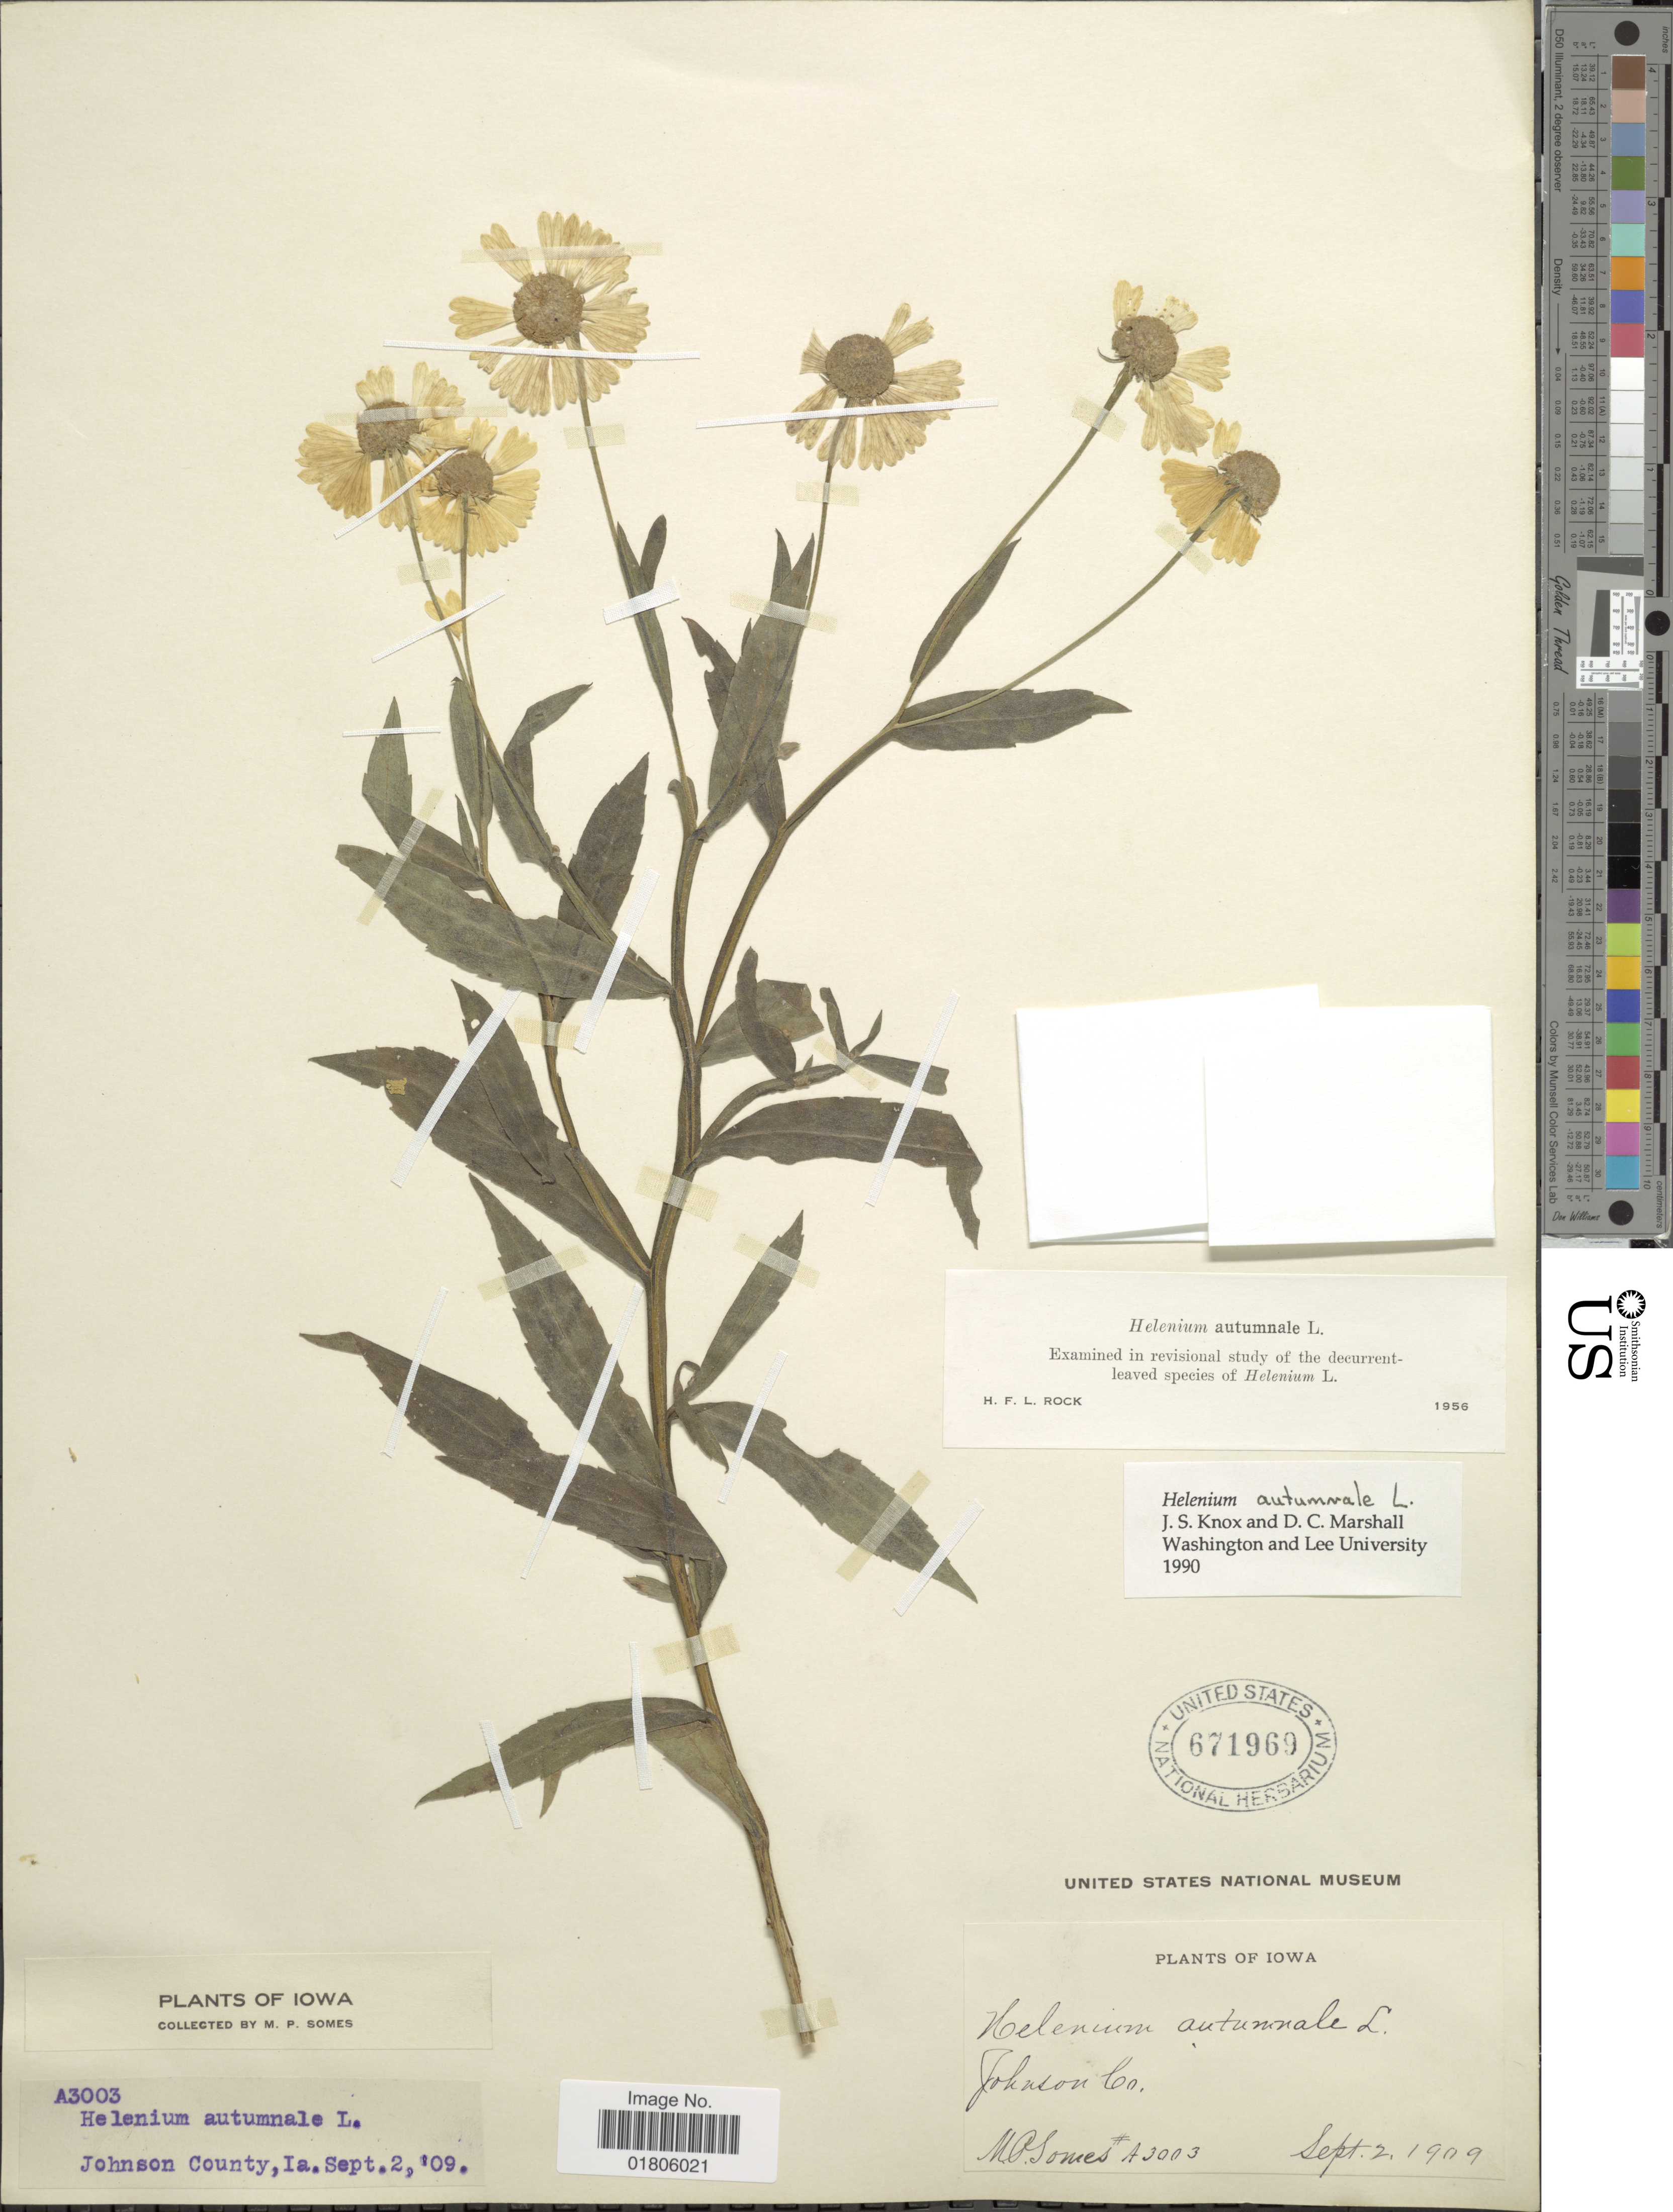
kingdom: Plantae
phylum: Tracheophyta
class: Magnoliopsida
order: Asterales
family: Asteraceae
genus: Helenium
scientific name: Helenium autumnale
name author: L.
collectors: M. Somes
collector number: A3003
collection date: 1909-09-02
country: United States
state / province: Iowa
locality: Johnson County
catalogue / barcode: US 671969